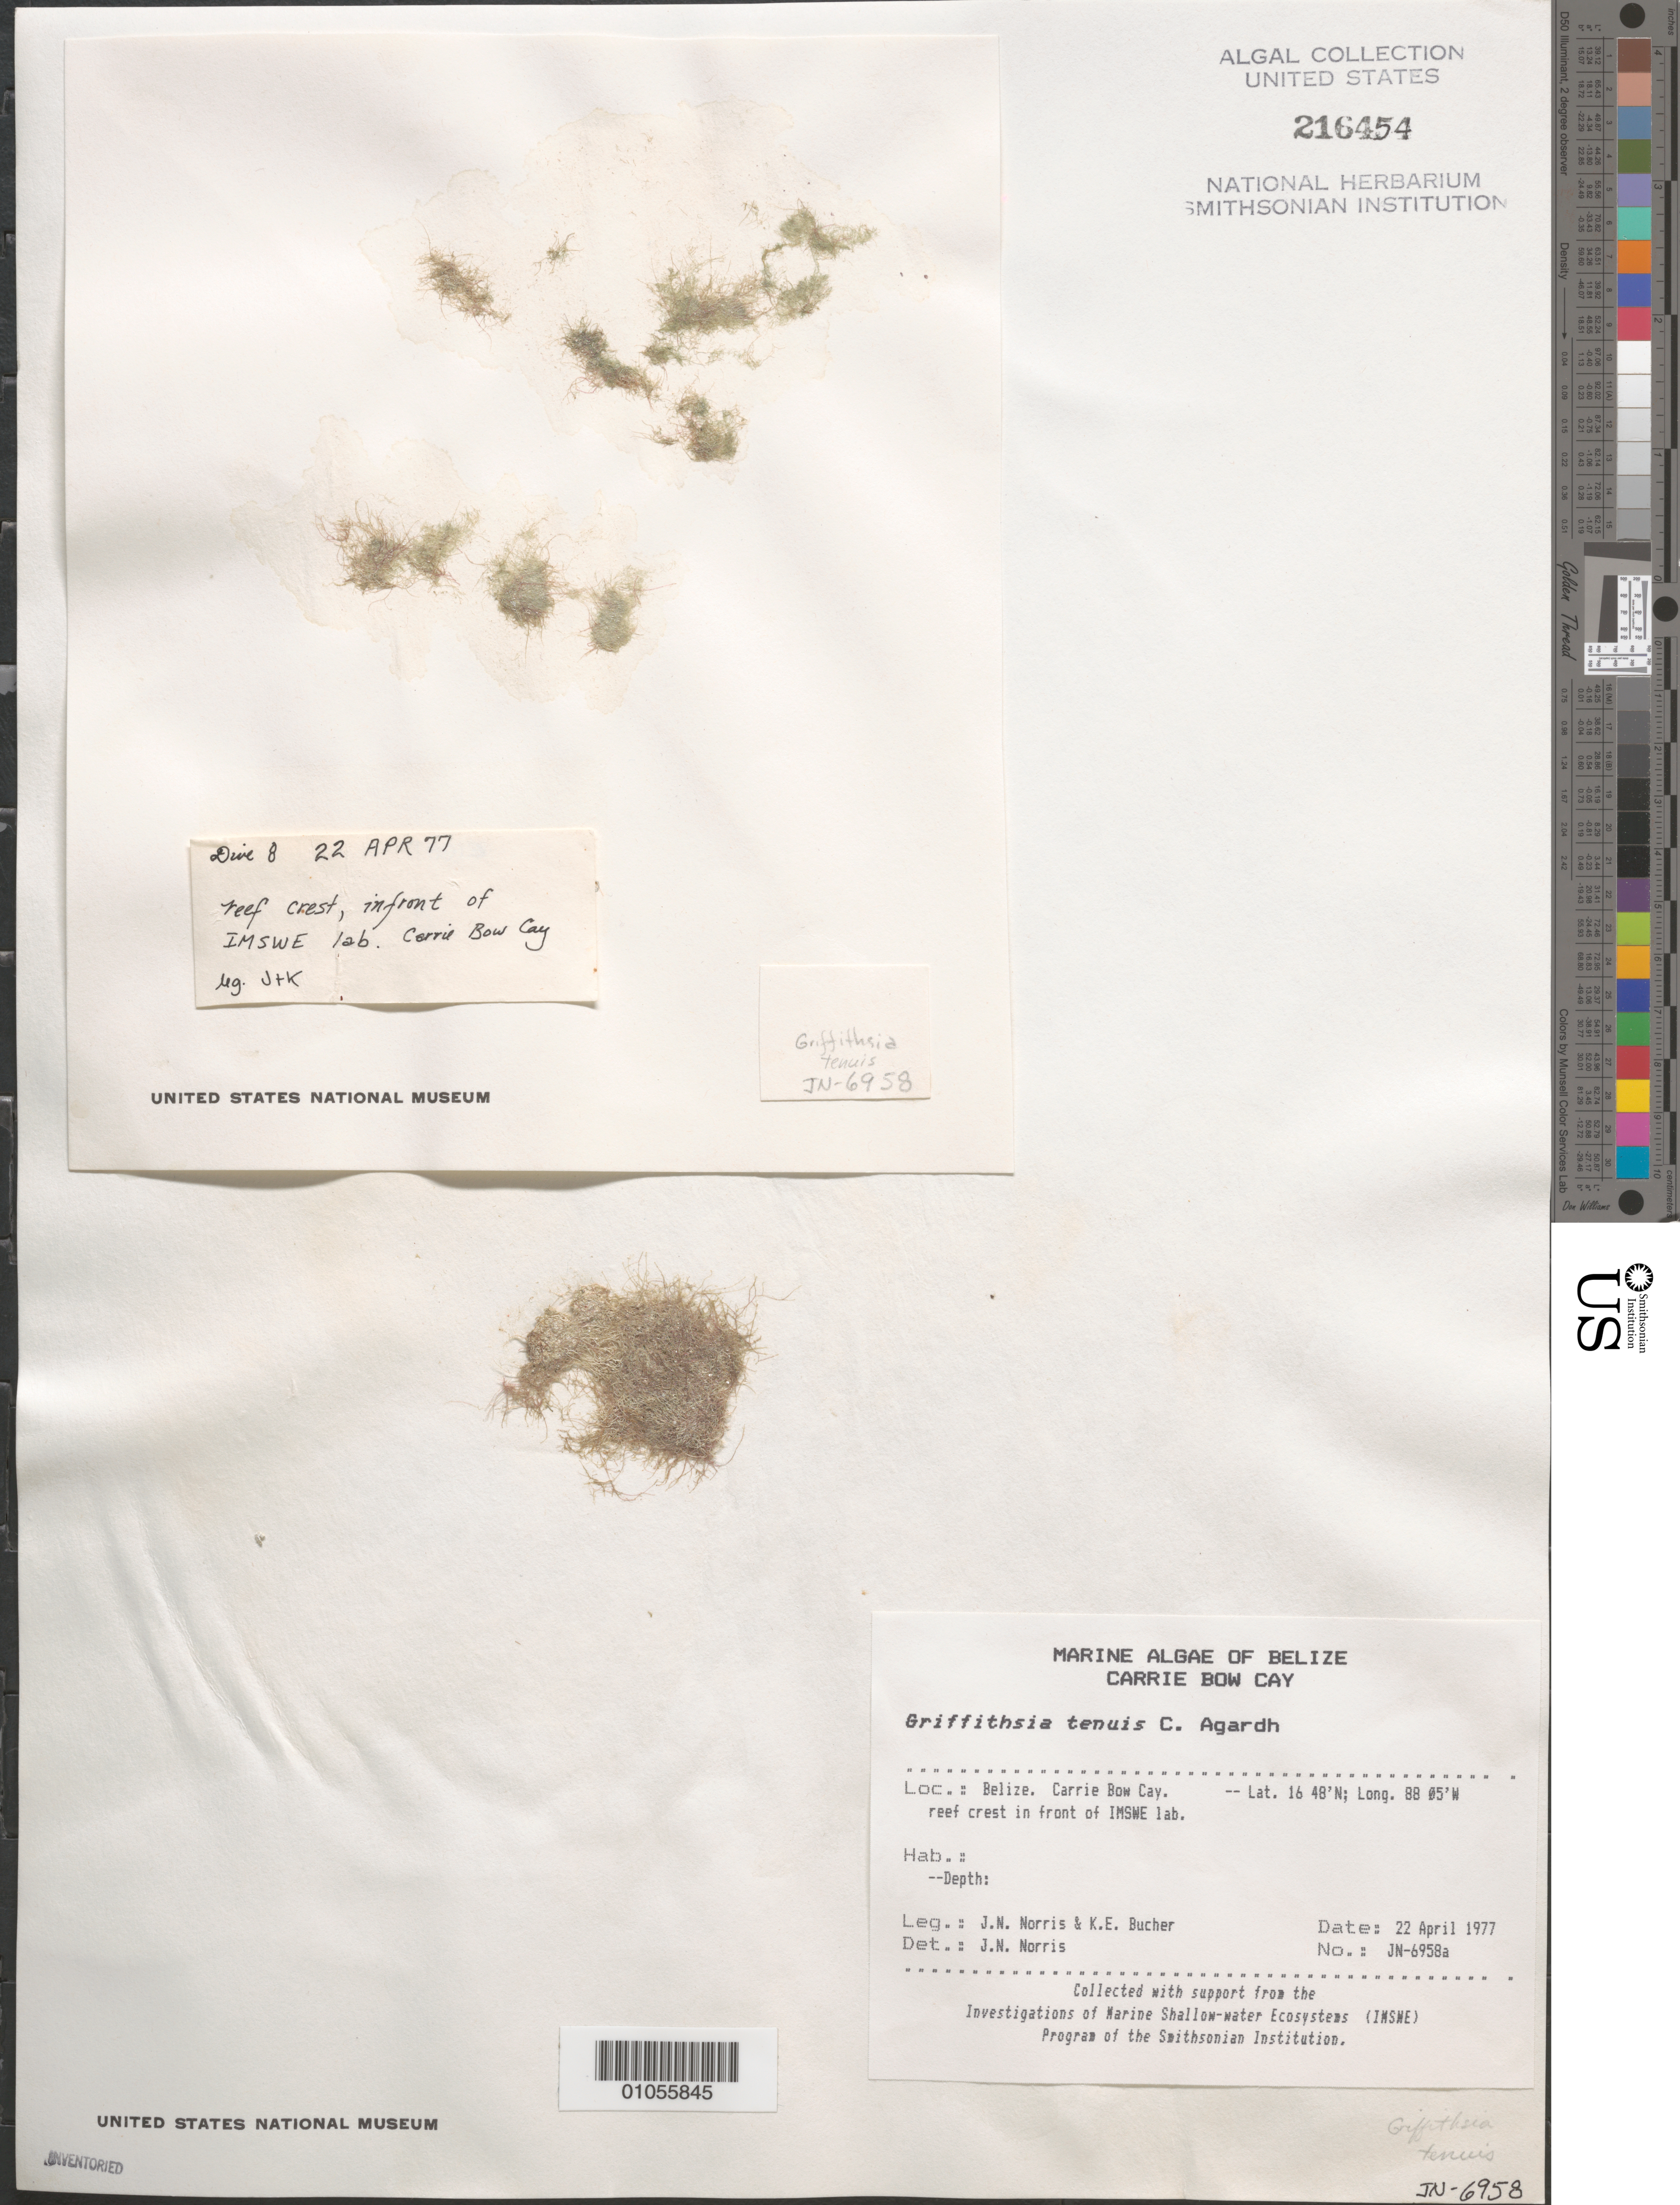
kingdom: Plantae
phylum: Rhodophyta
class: Florideophyceae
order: Ceramiales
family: Wrangeliaceae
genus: Anotrichium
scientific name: Anotrichium tenue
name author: (C. Agardh) Nägeli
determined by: Algae name updating Project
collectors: J. N. Norris & K. E. Bucher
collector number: JN-6958a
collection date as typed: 22 Apr 1977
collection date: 1977-04-22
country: Belize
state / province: Stann Creek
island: Carrie Bow Cay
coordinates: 16 48'N, 88 05'W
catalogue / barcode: US 216454